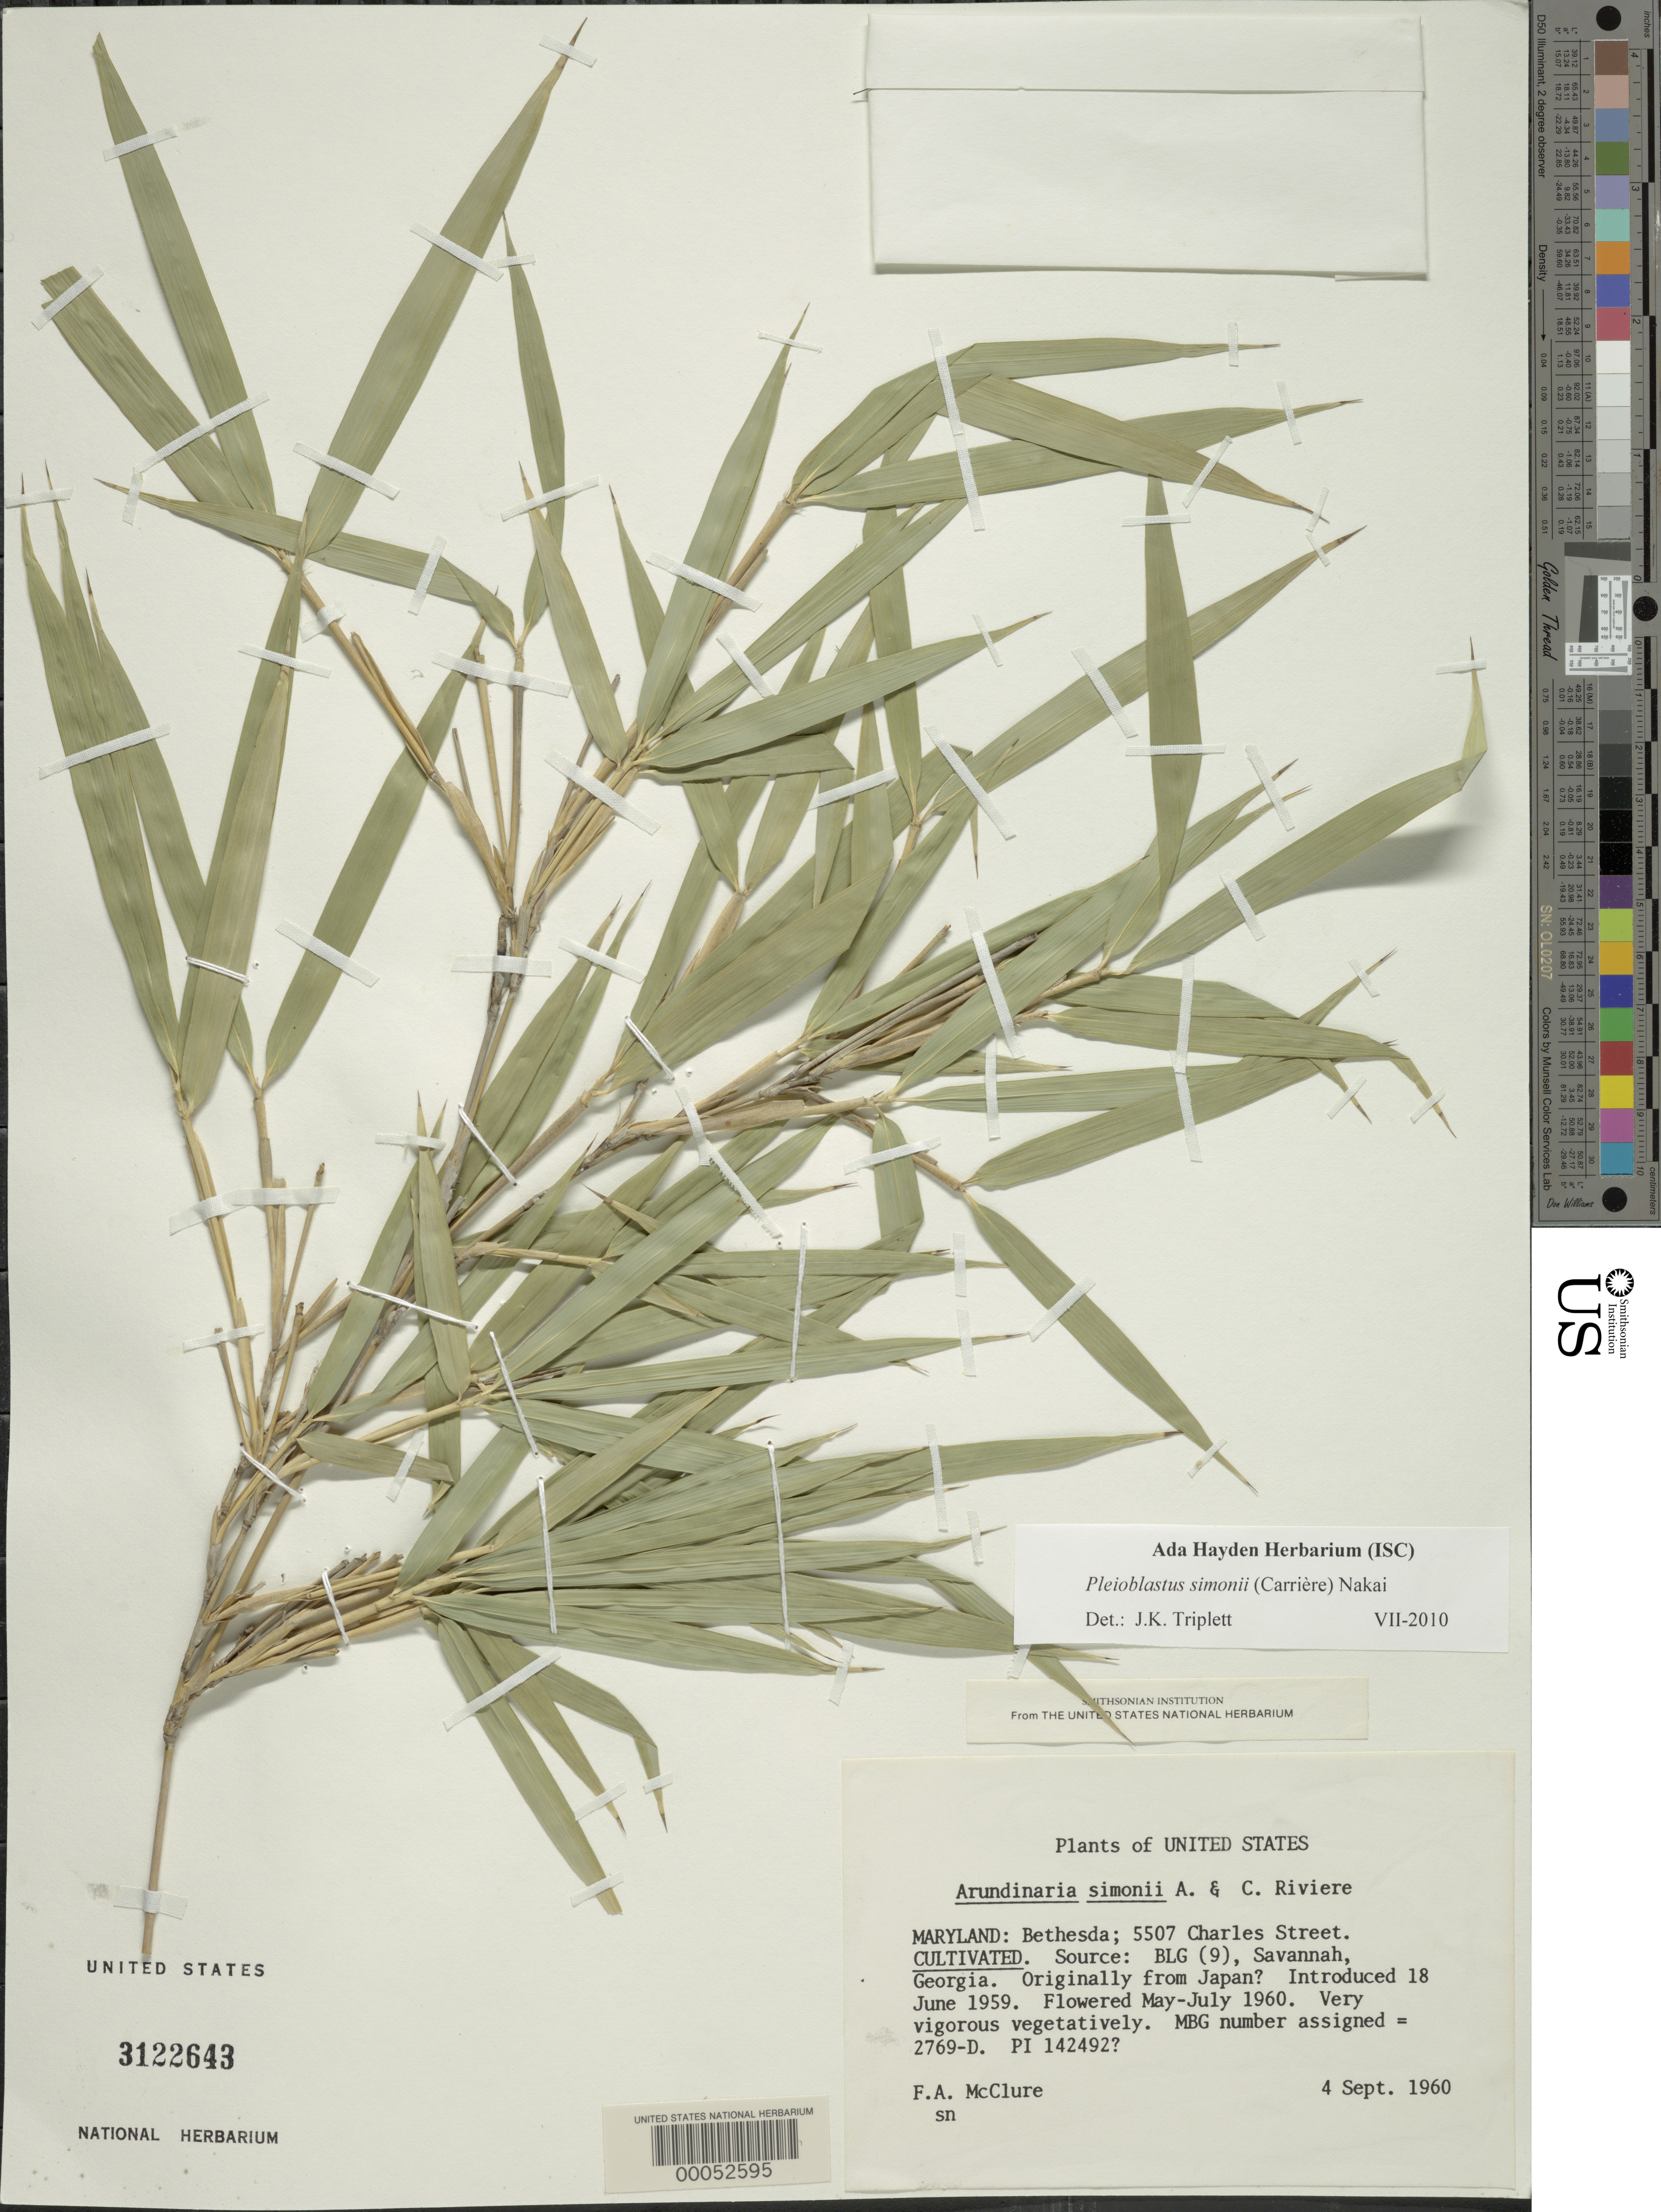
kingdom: Plantae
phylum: Tracheophyta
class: Liliopsida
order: Poales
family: Poaceae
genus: Pleioblastus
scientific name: Pleioblastus simonii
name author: (Carrière) Nakai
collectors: F. A. McClure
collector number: MBG 2769-D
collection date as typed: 04 Sep 1960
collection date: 1960-09-04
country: United States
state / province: Maryland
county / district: Montgomery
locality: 5507 Charles Street, Bethesda (McClure's garden)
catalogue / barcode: US 3122643